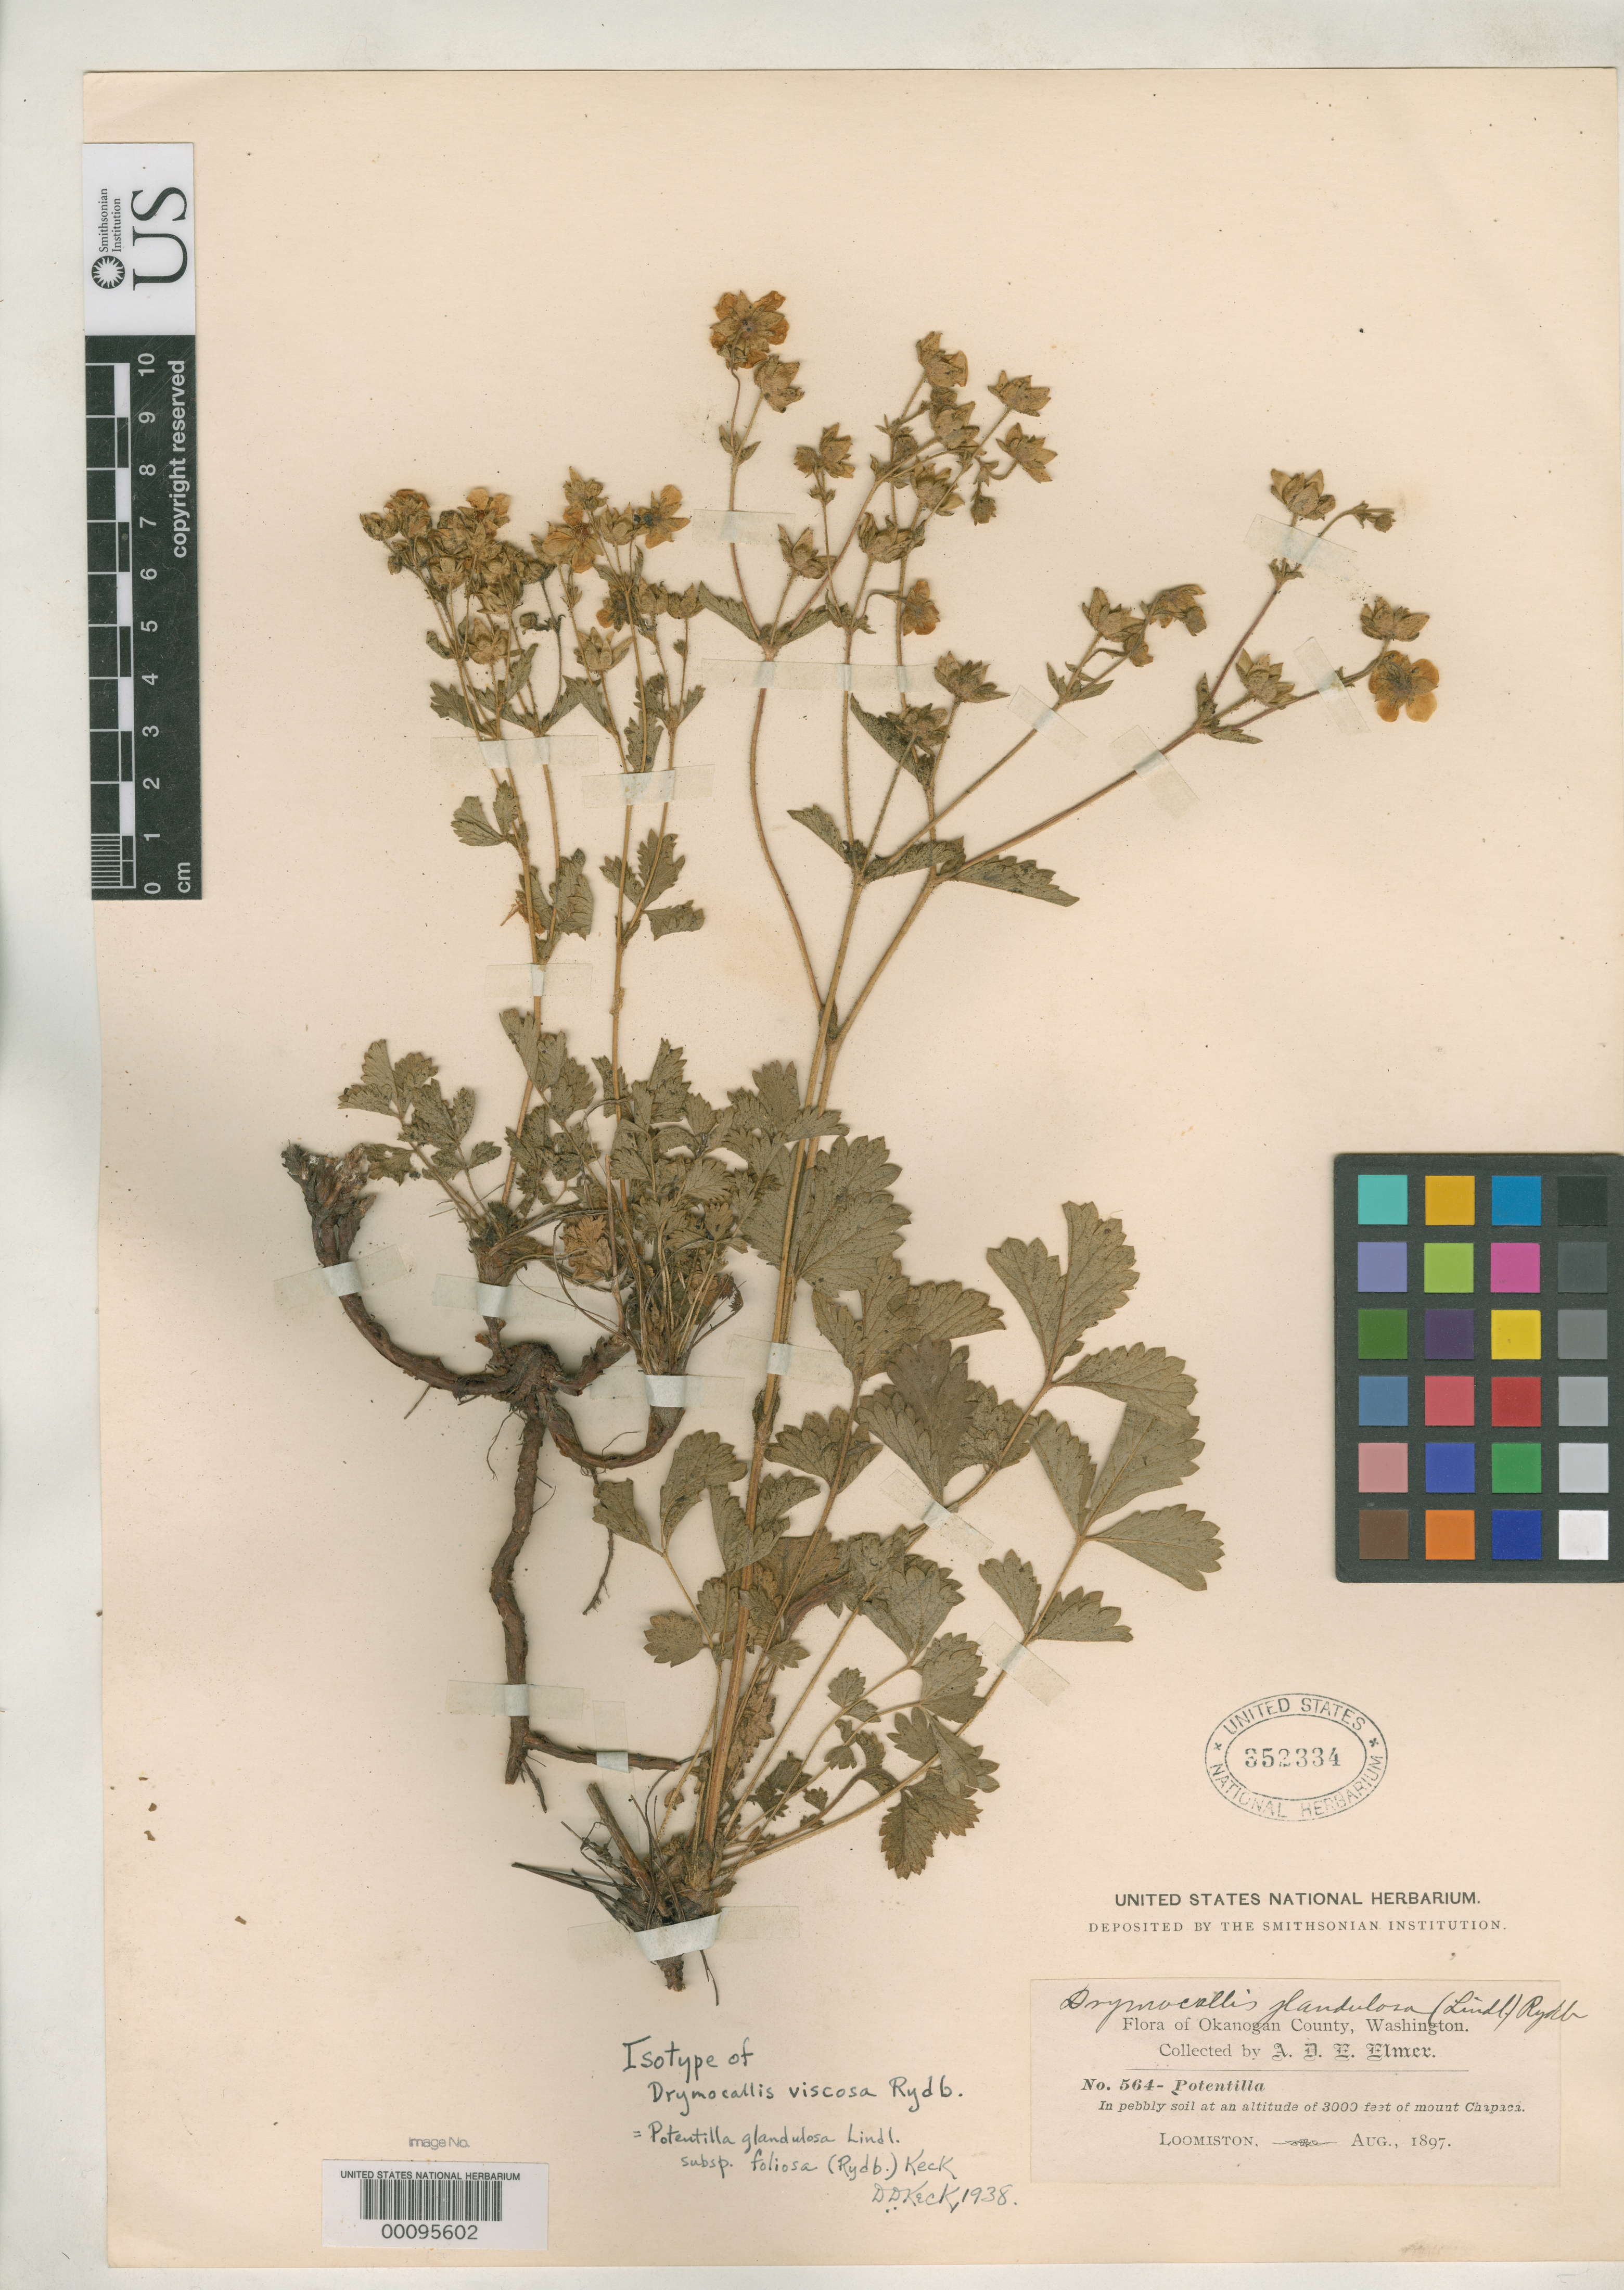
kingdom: Plantae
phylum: Tracheophyta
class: Magnoliopsida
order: Rosales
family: Rosaceae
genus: Drymocallis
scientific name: Drymocallis viscosa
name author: Rydb.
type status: Isotype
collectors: A. D. E. Elmer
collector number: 564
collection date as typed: Aug 1897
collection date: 1897-08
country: United States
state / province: Washington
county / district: Okanogan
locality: Mount Chapana.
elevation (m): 914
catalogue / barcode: US 352334